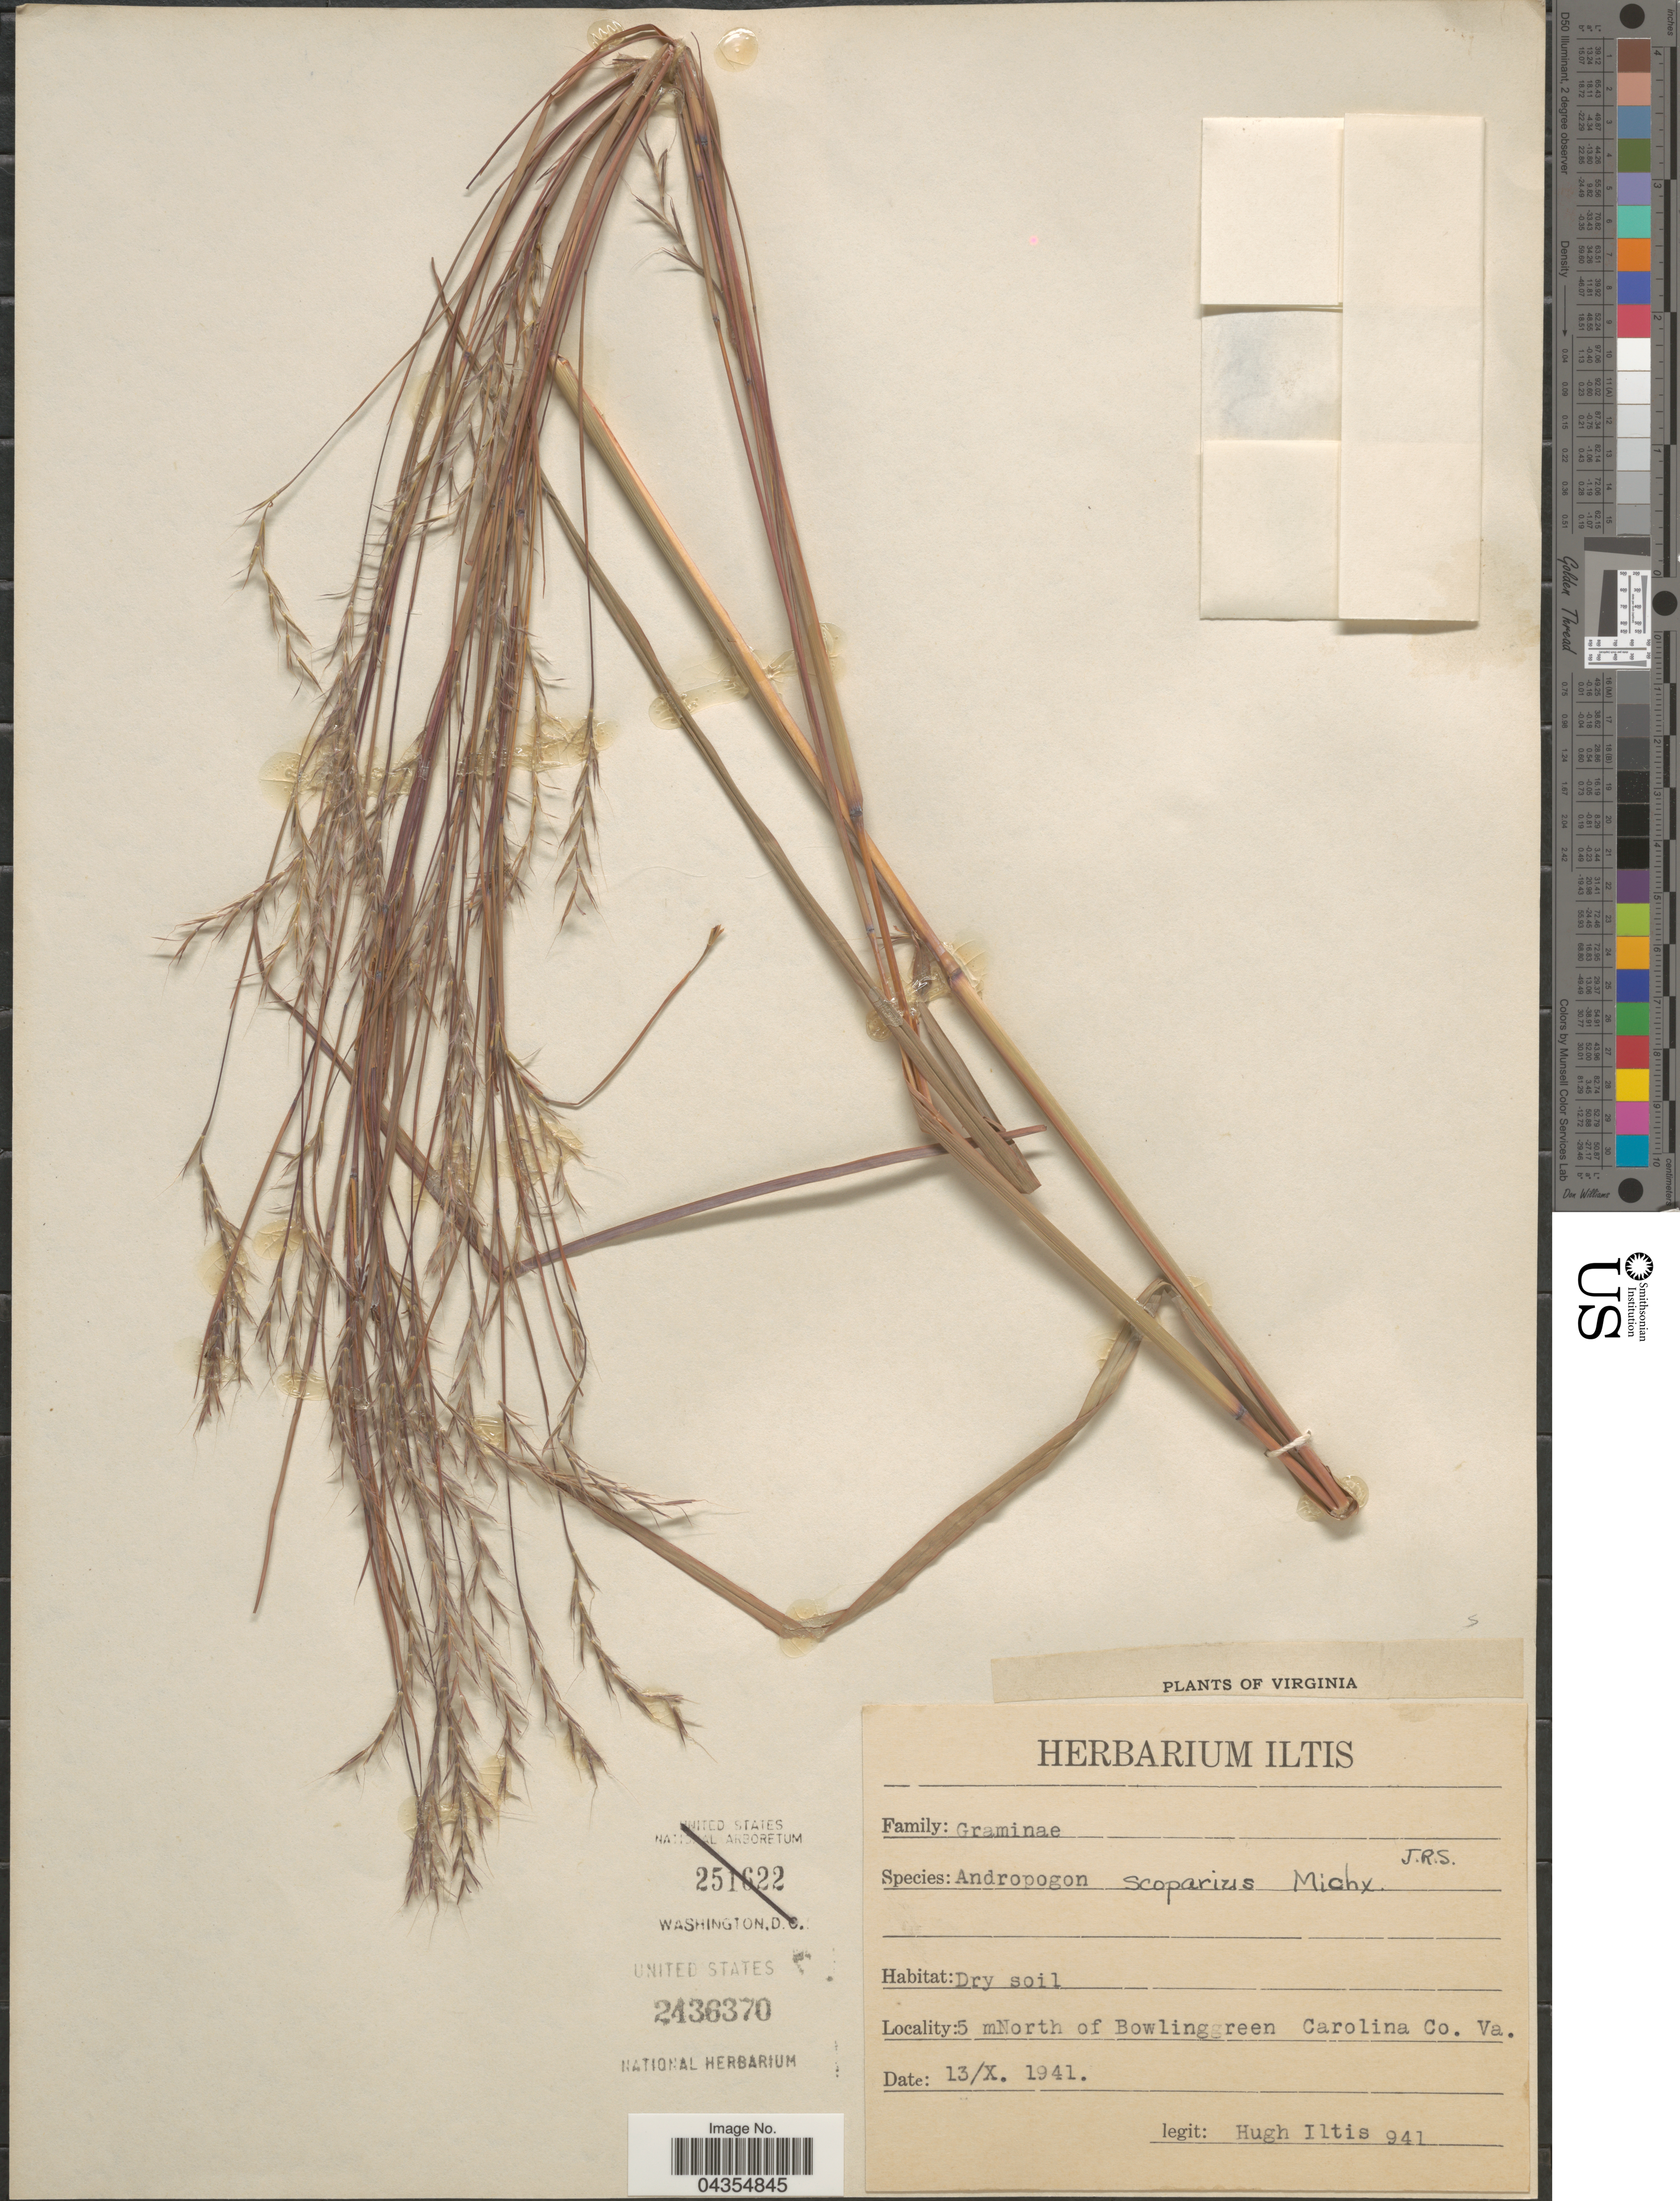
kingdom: Plantae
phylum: Tracheophyta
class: Liliopsida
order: Poales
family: Poaceae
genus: Schizachyrium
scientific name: Schizachyrium sanguineum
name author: (Retz.) Alston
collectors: H. H. Iltis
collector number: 941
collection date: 1941-10-13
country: United States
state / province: Virginia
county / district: Caroline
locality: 5 mi N of Bowling Green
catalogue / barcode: US 2436370